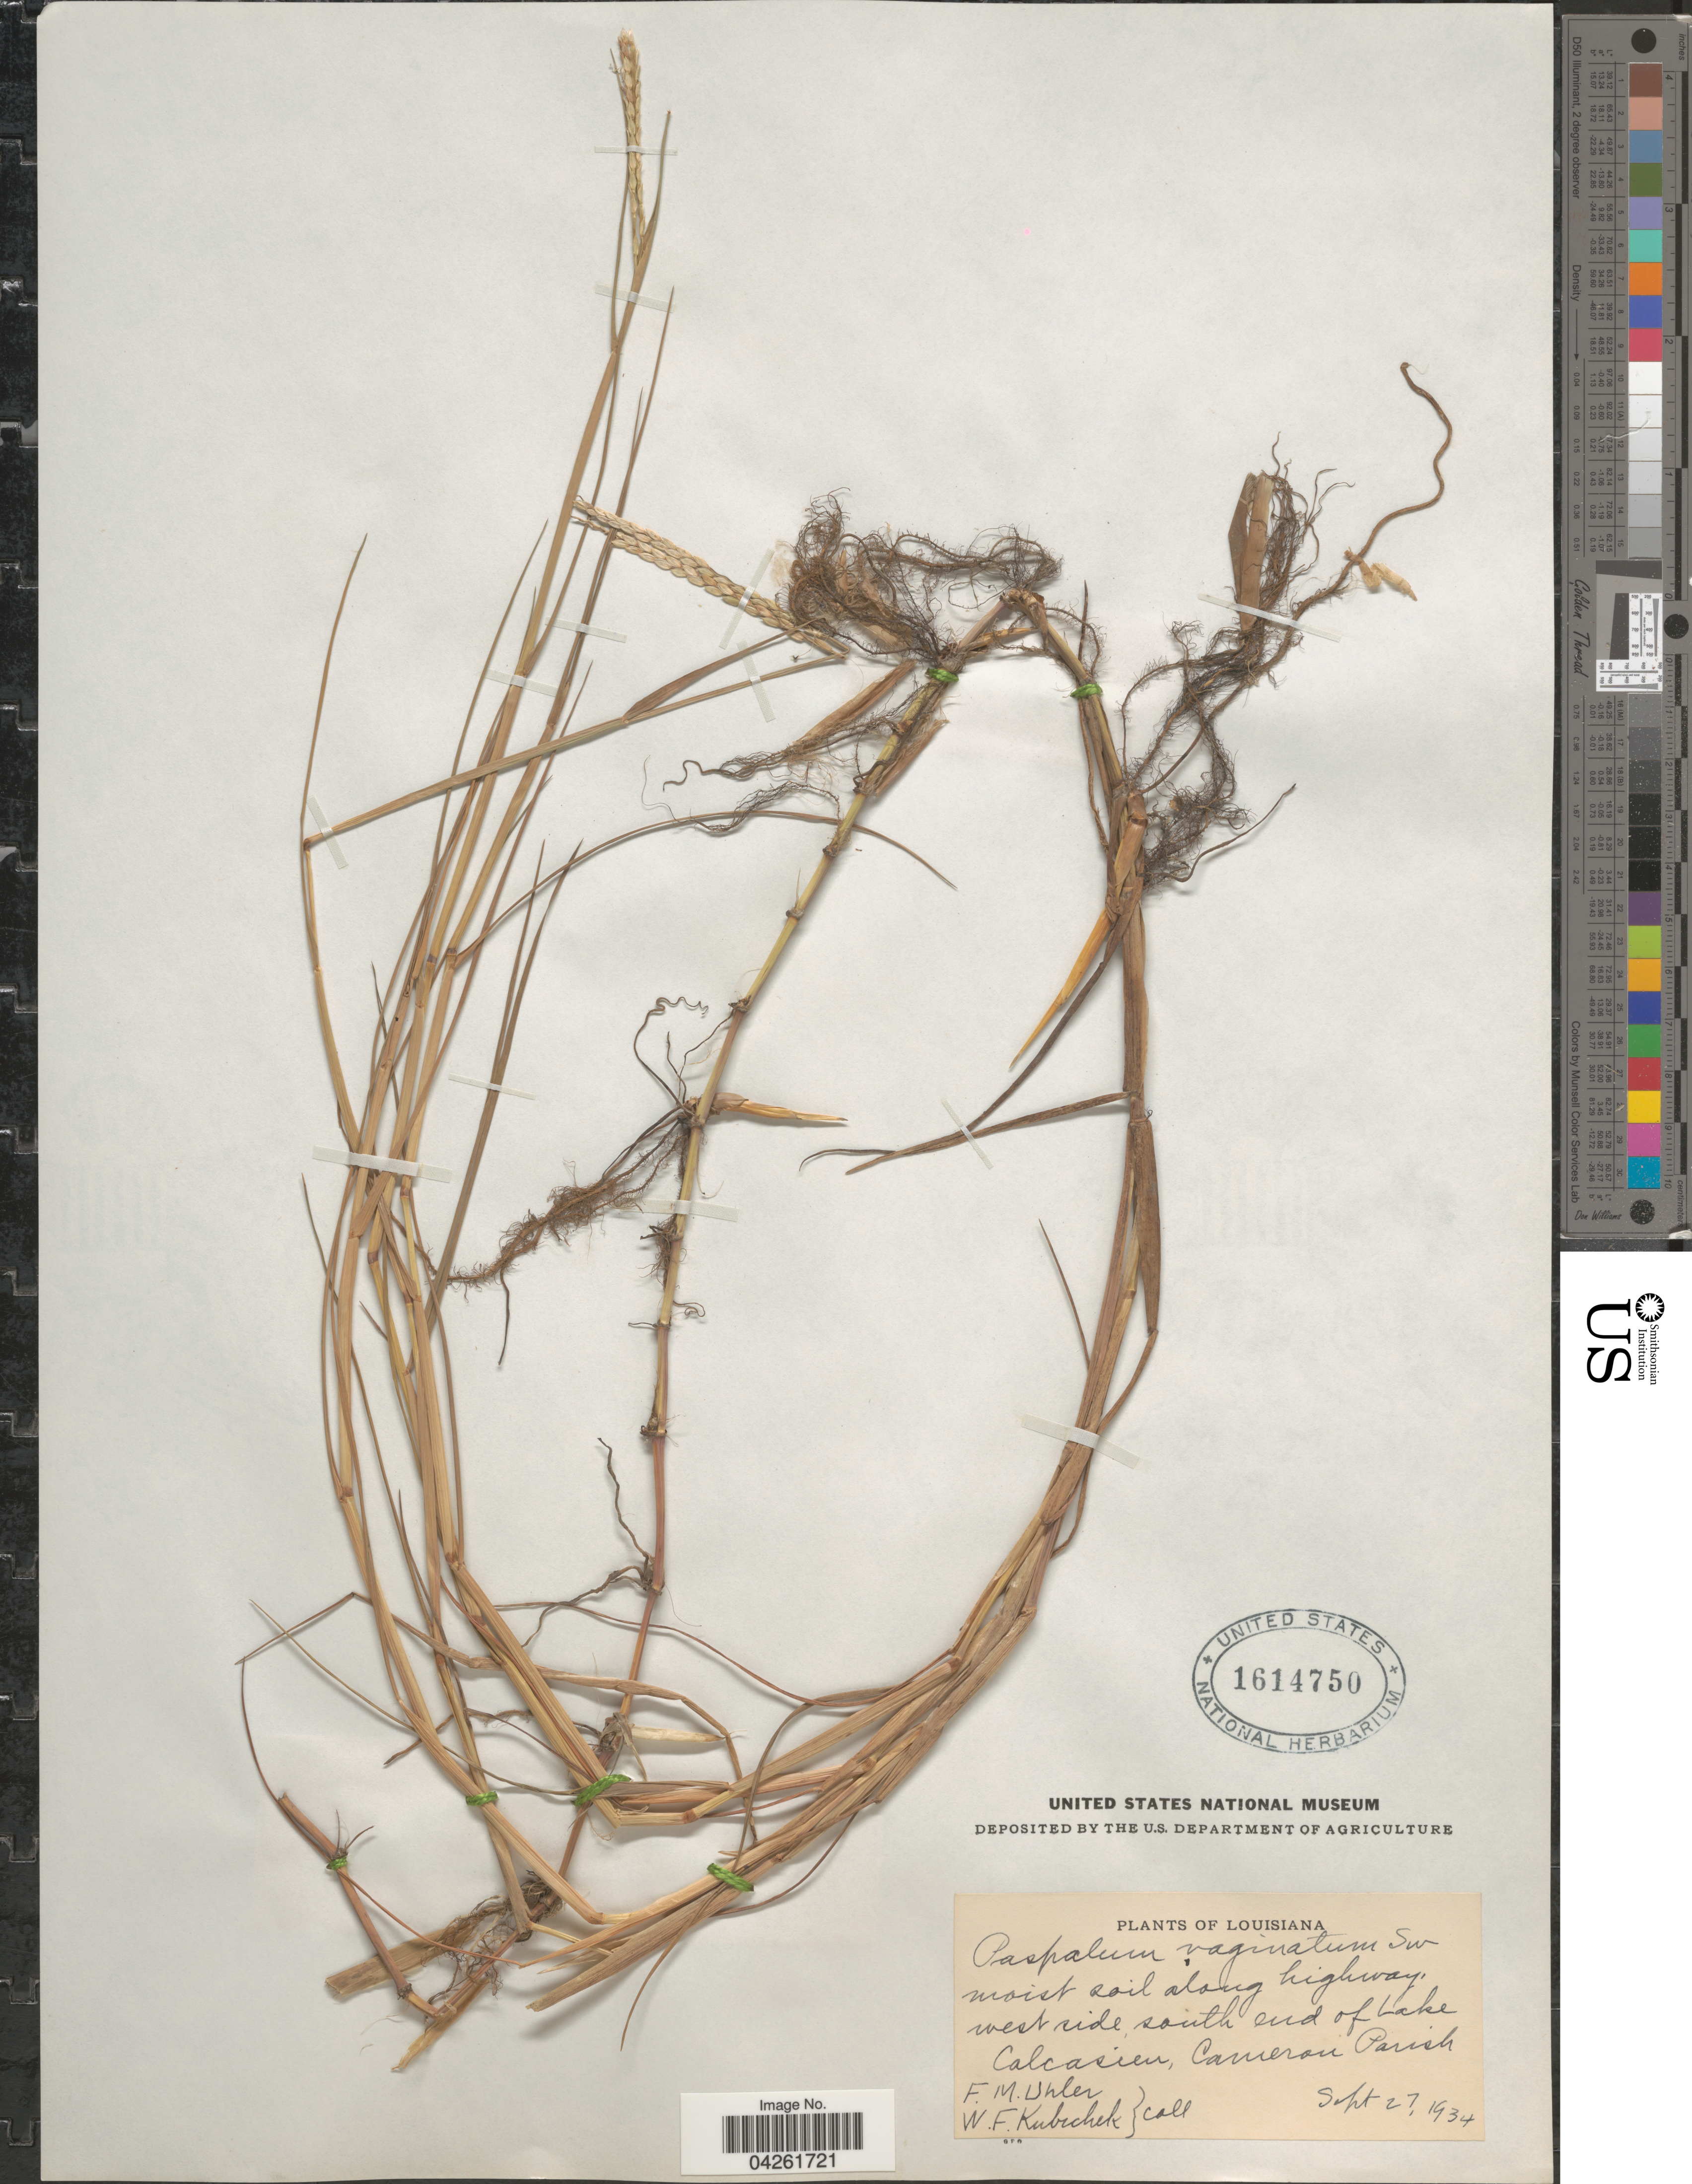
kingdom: Plantae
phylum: Tracheophyta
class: Liliopsida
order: Poales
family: Poaceae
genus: Paspalum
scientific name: Paspalum distichum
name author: L.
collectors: F. M. Uhler & W. Kubichek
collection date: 1934-09-27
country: United States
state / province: Louisiana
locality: Moist soil along highway, west side, south end of Lake Calcasieu, Cameron Parish.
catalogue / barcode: US 1614750